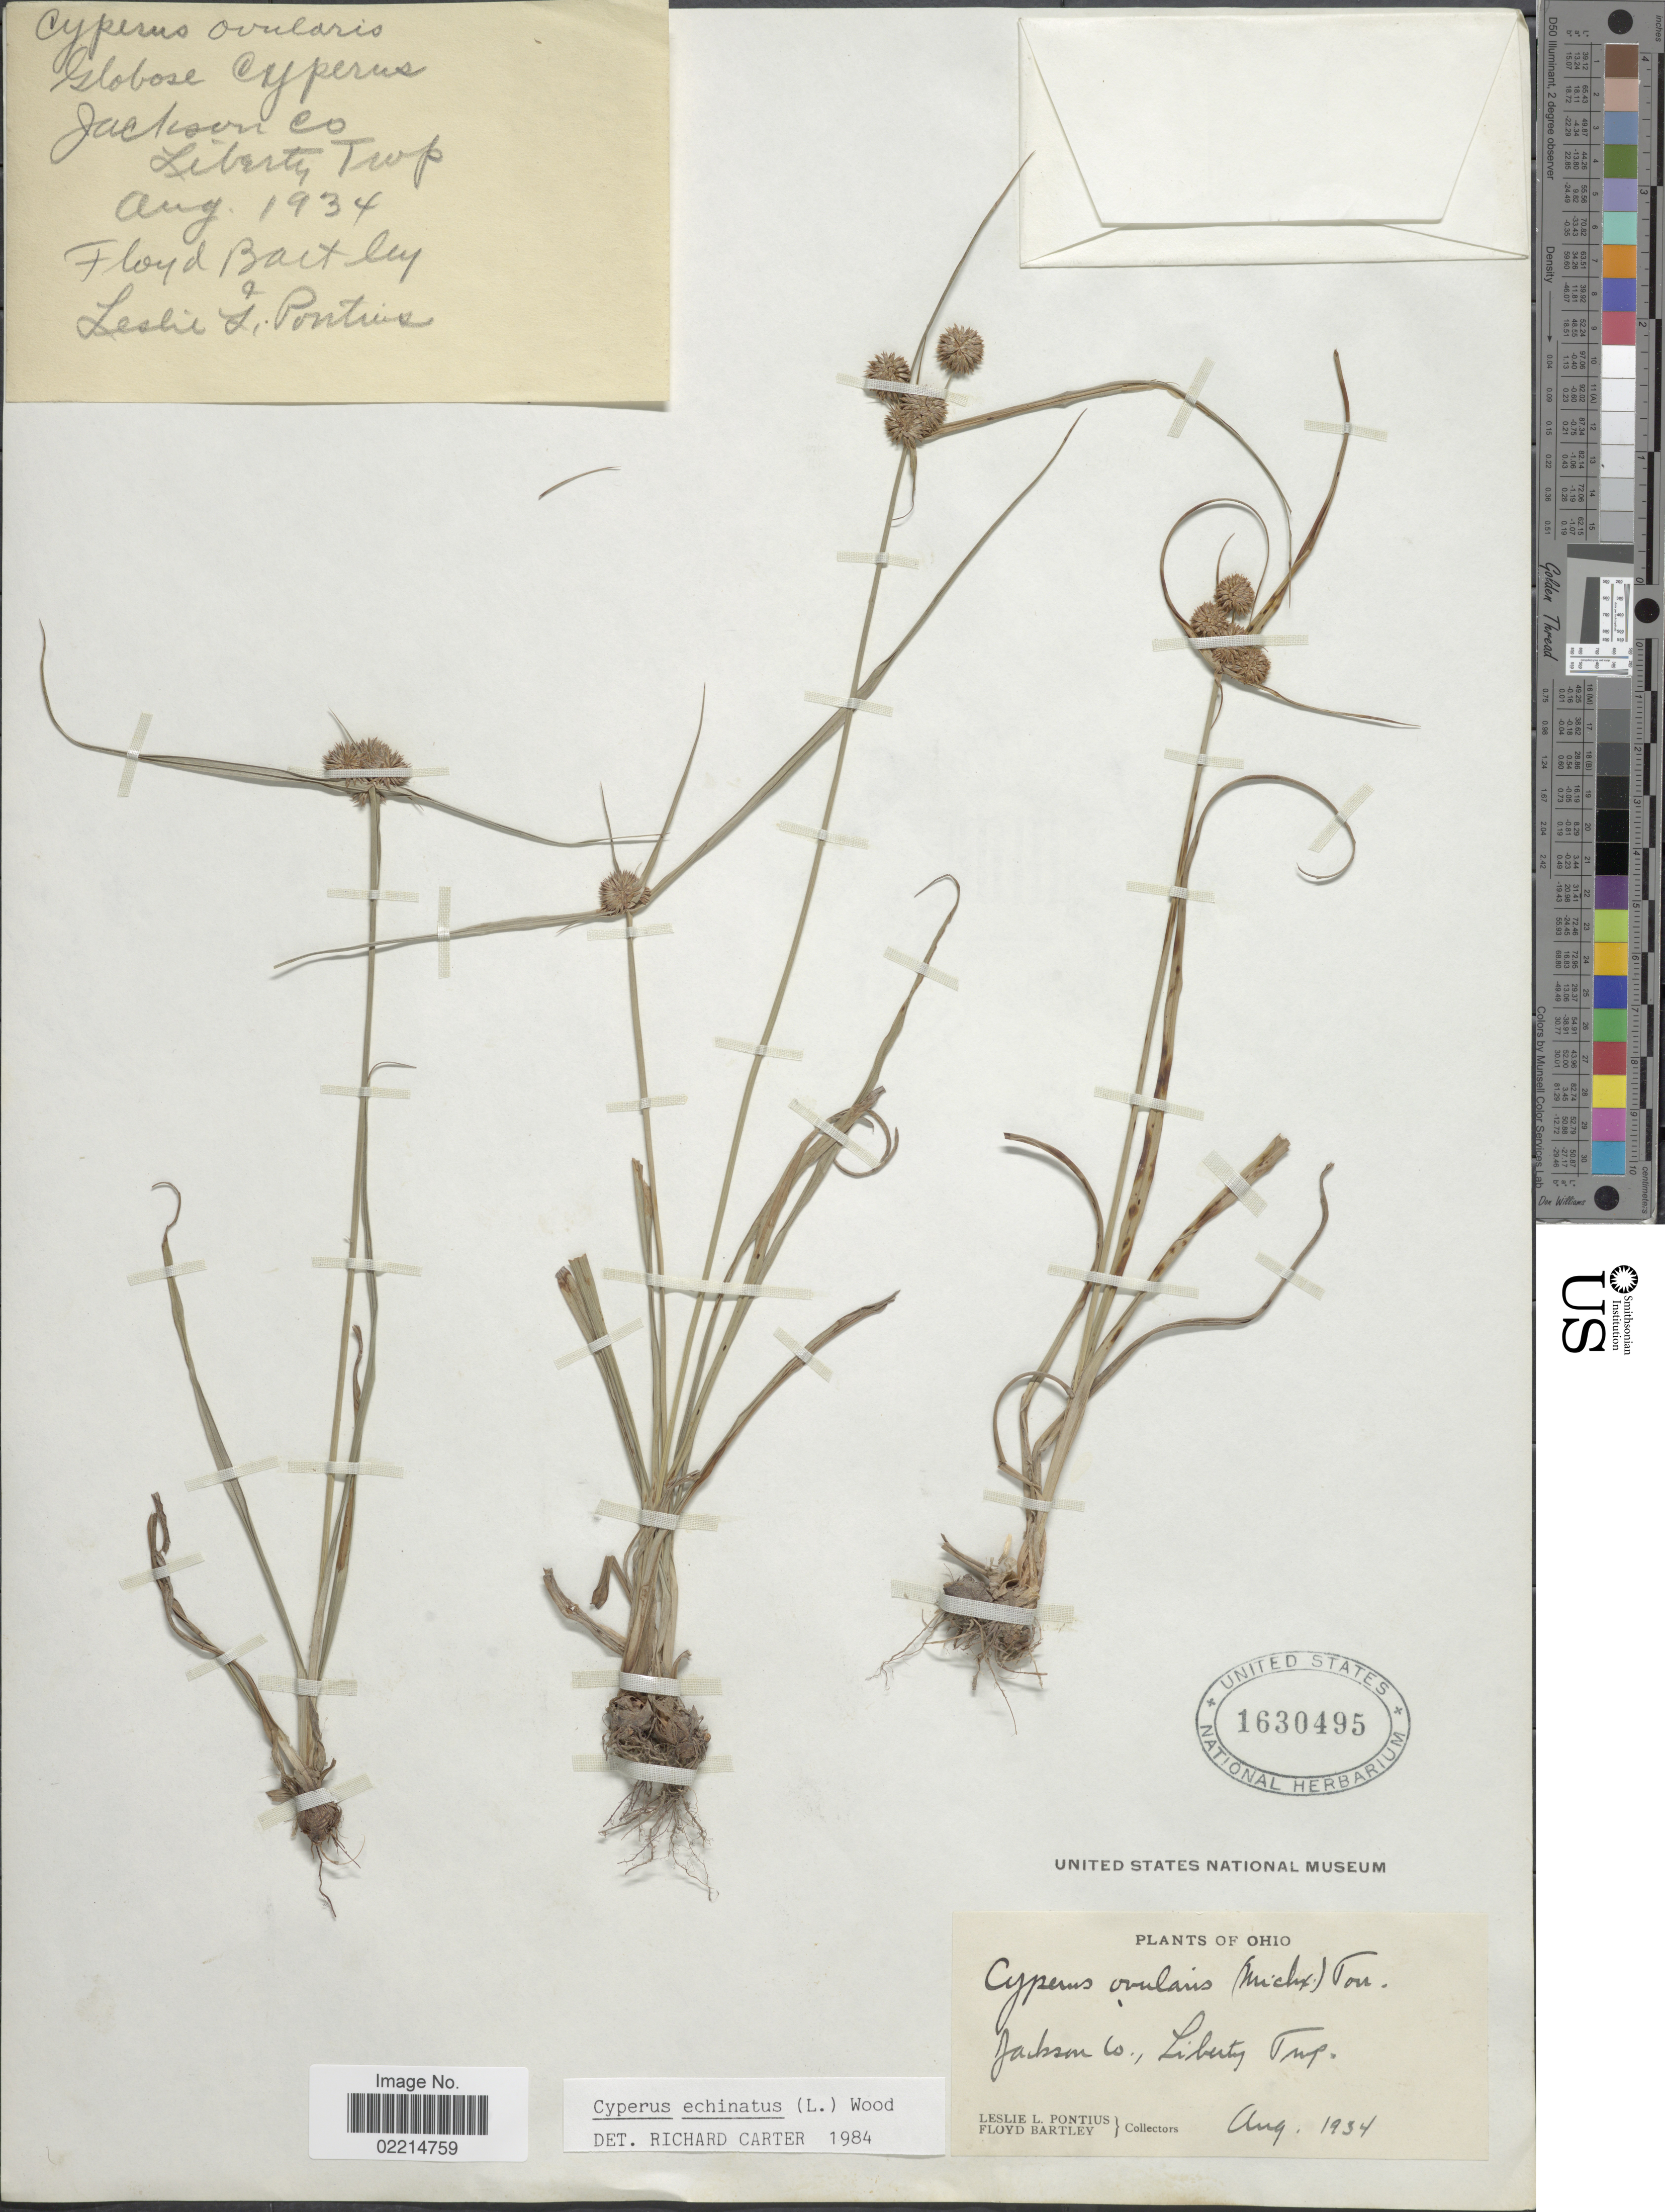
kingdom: Plantae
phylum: Tracheophyta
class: Liliopsida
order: Poales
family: Cyperaceae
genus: Cyperus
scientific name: Cyperus echinatus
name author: (L.) Alph. Wood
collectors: L. Pontius & F. Bartley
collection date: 1934-08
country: United States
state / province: Ohio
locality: Jackson Co., Liberty Twp.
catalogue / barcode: US 1630495